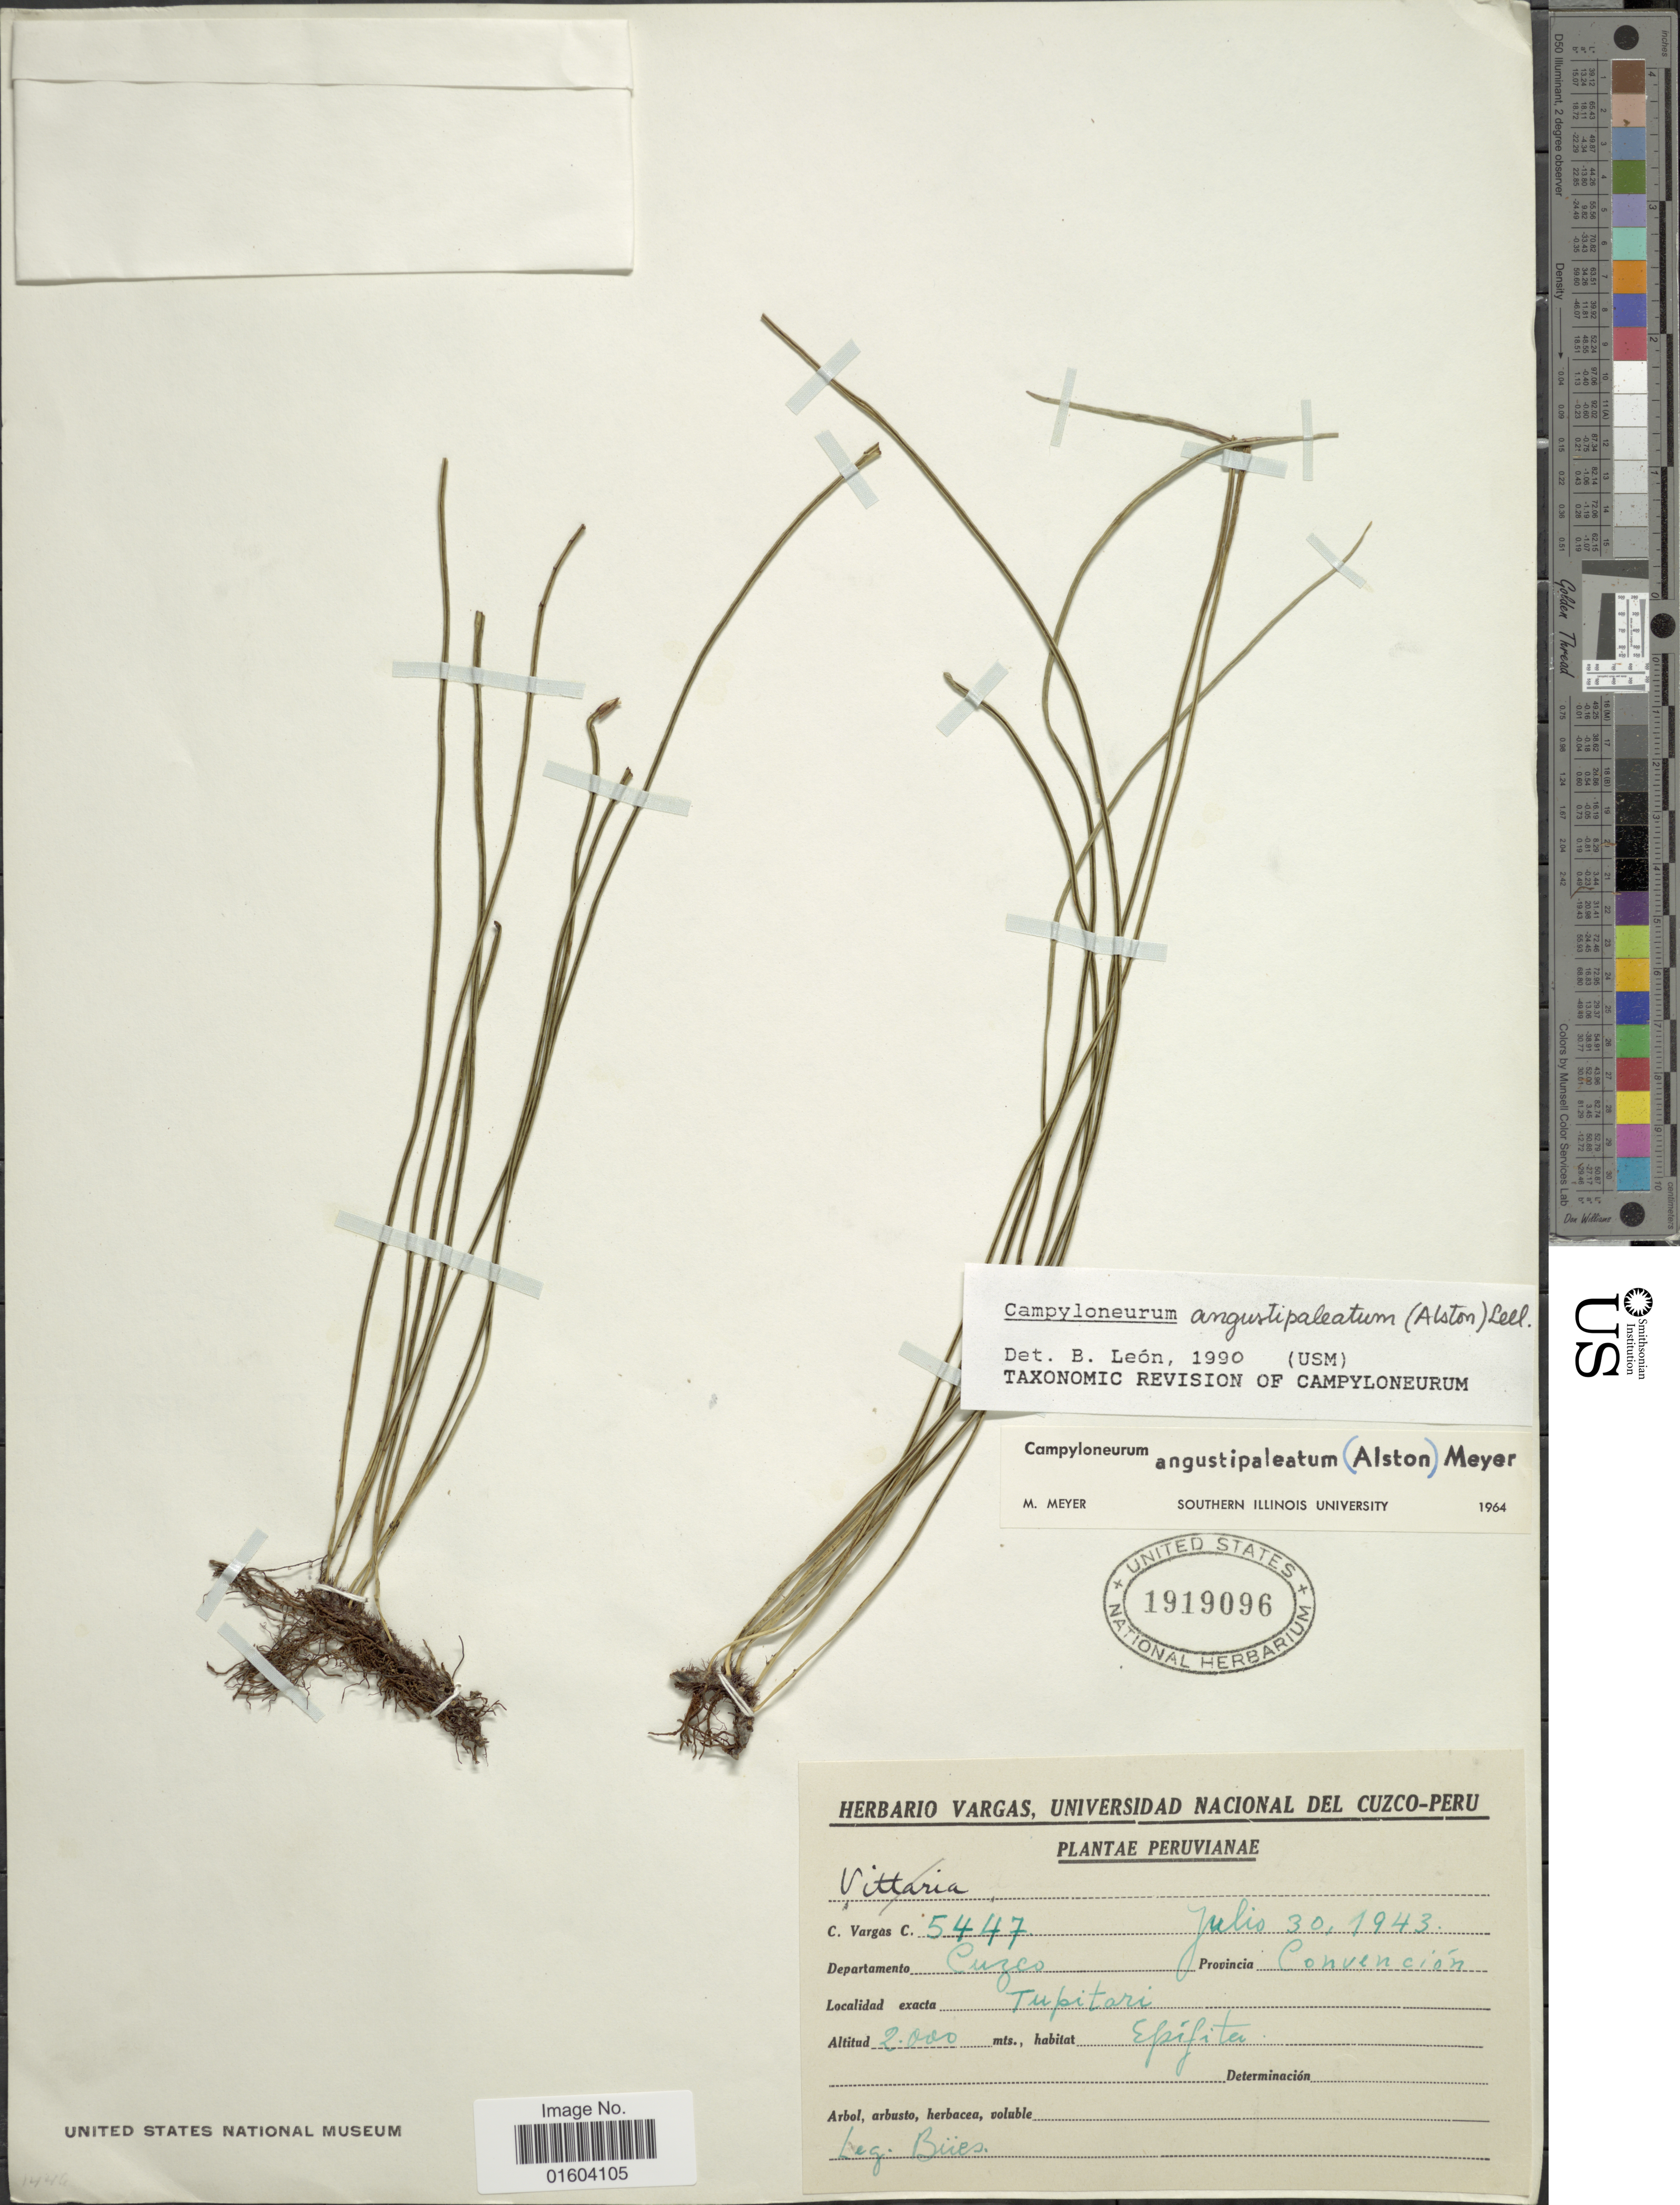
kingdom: Plantae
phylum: Tracheophyta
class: Polypodiopsida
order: Polypodiales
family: Polypodiaceae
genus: Campyloneurum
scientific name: Campyloneurum angustipaleatum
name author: (Alston) Lellinger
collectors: Bues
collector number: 5447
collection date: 1943-07-30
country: Peru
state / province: Cusco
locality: Provincia Convencien, Tupitari.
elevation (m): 2000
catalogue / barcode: US 1919096